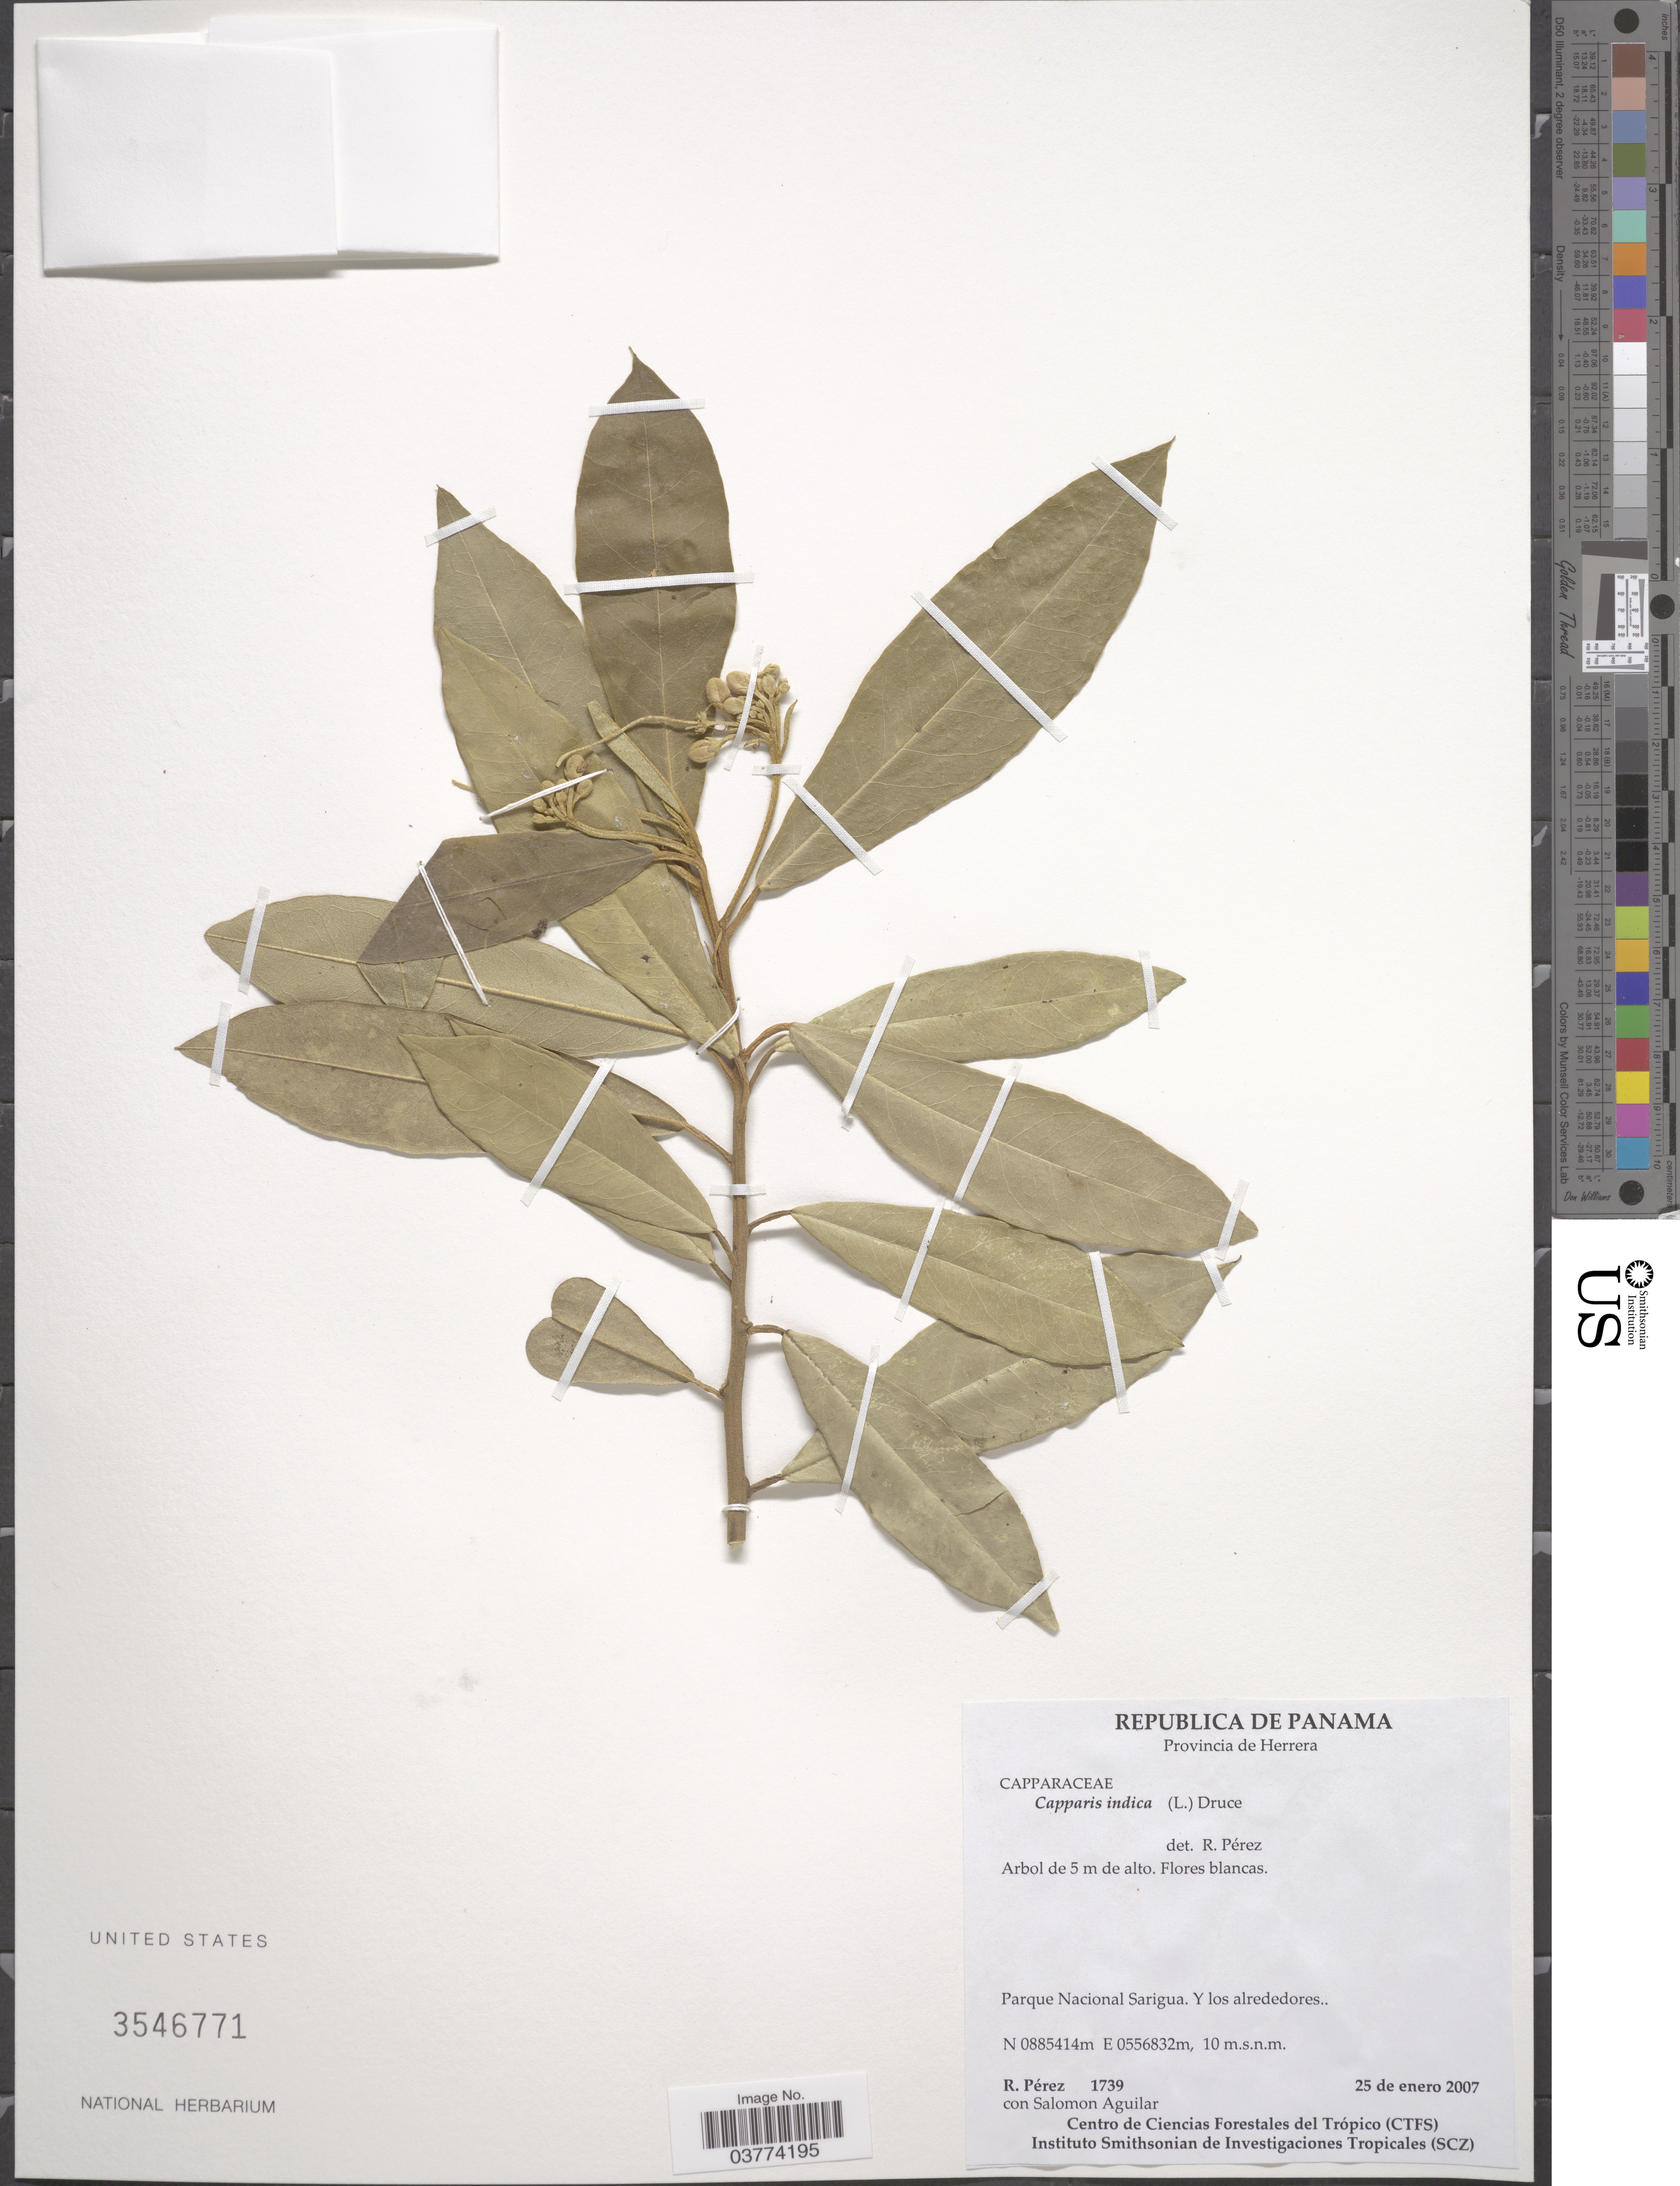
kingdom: Plantae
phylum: Tracheophyta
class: Magnoliopsida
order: Brassicales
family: Capparaceae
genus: Quadrella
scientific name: Quadrella indica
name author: (L.) Iltis & Cornejo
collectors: R. Perez & S. Aguilar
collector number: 1739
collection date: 2007-01-25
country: Panama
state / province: Herrera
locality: Republica de Panama. Parque Nacional Sarigua. Y los alrededores.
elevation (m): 10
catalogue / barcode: US 3546771